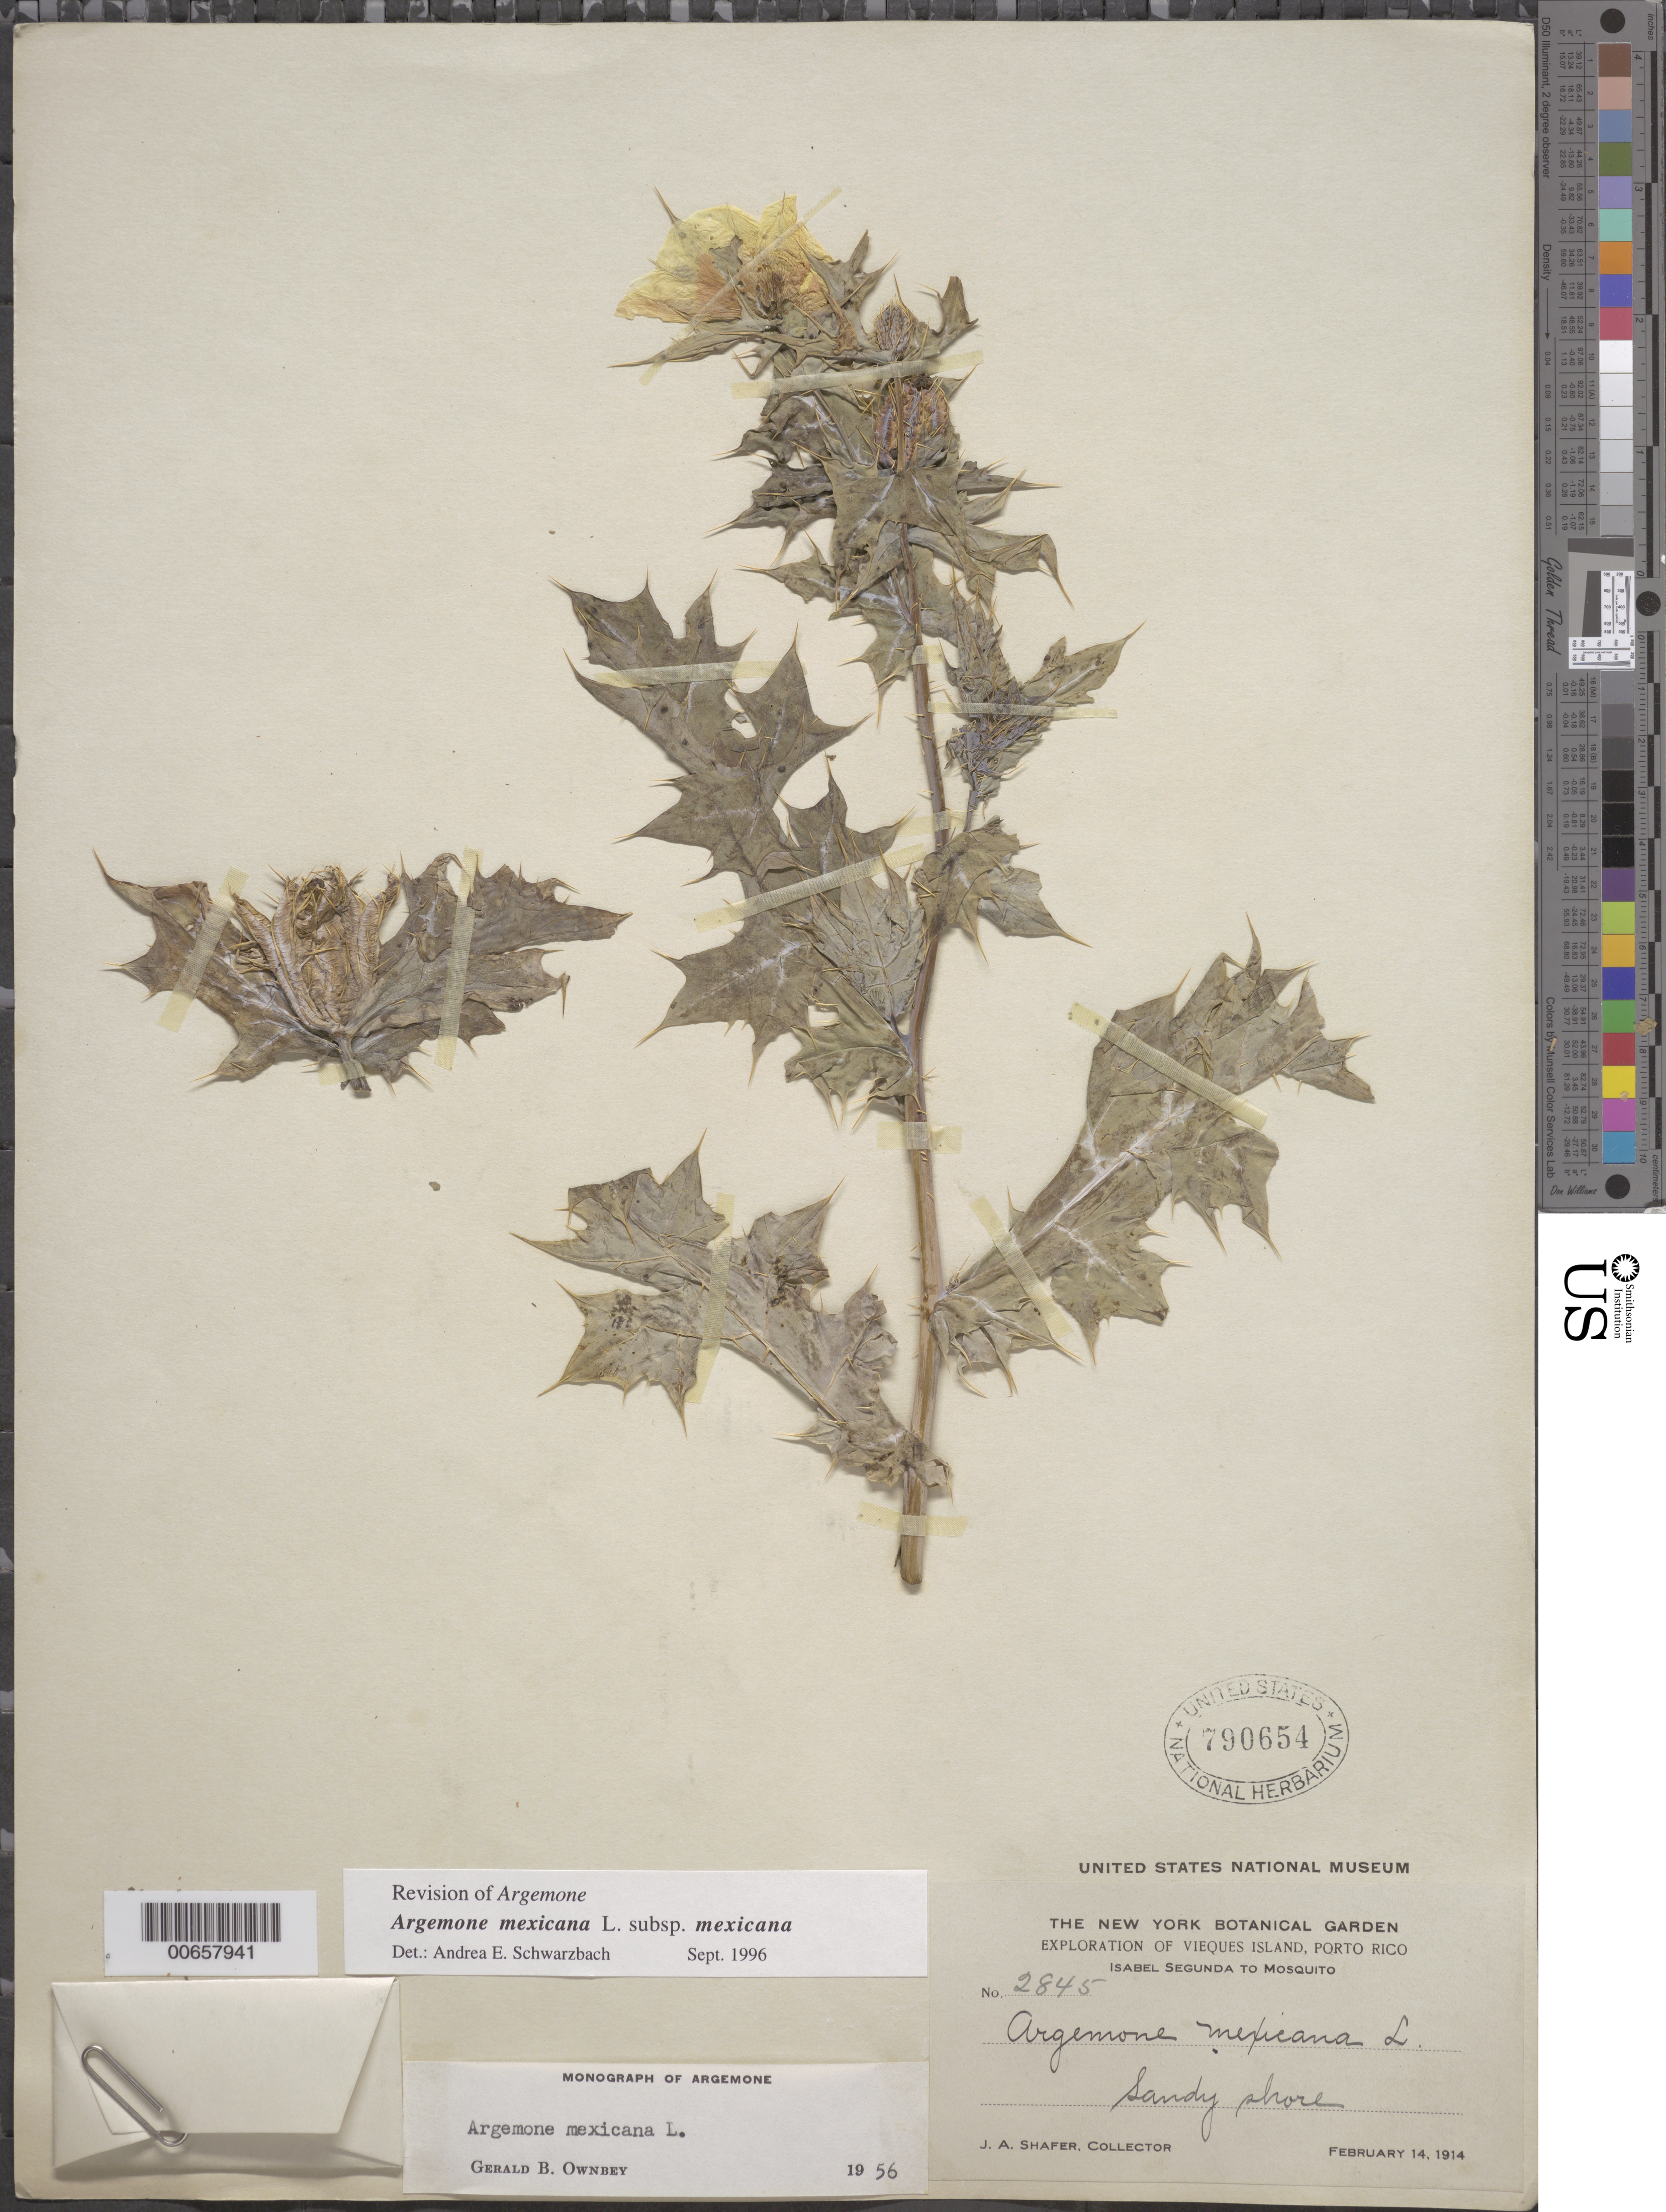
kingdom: Plantae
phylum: Tracheophyta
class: Magnoliopsida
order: Ranunculales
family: Papaveraceae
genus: Argemone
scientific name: Argemone mexicana subsp. mexicana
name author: L.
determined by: Schwarzbach, A. E.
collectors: J. A. Shafer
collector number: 2845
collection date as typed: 14 Feb 1914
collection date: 1914-02-14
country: Puerto Rico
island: Vieques Island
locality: Isabel Segunda to Mosquito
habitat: Sandy shore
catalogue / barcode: US 790654